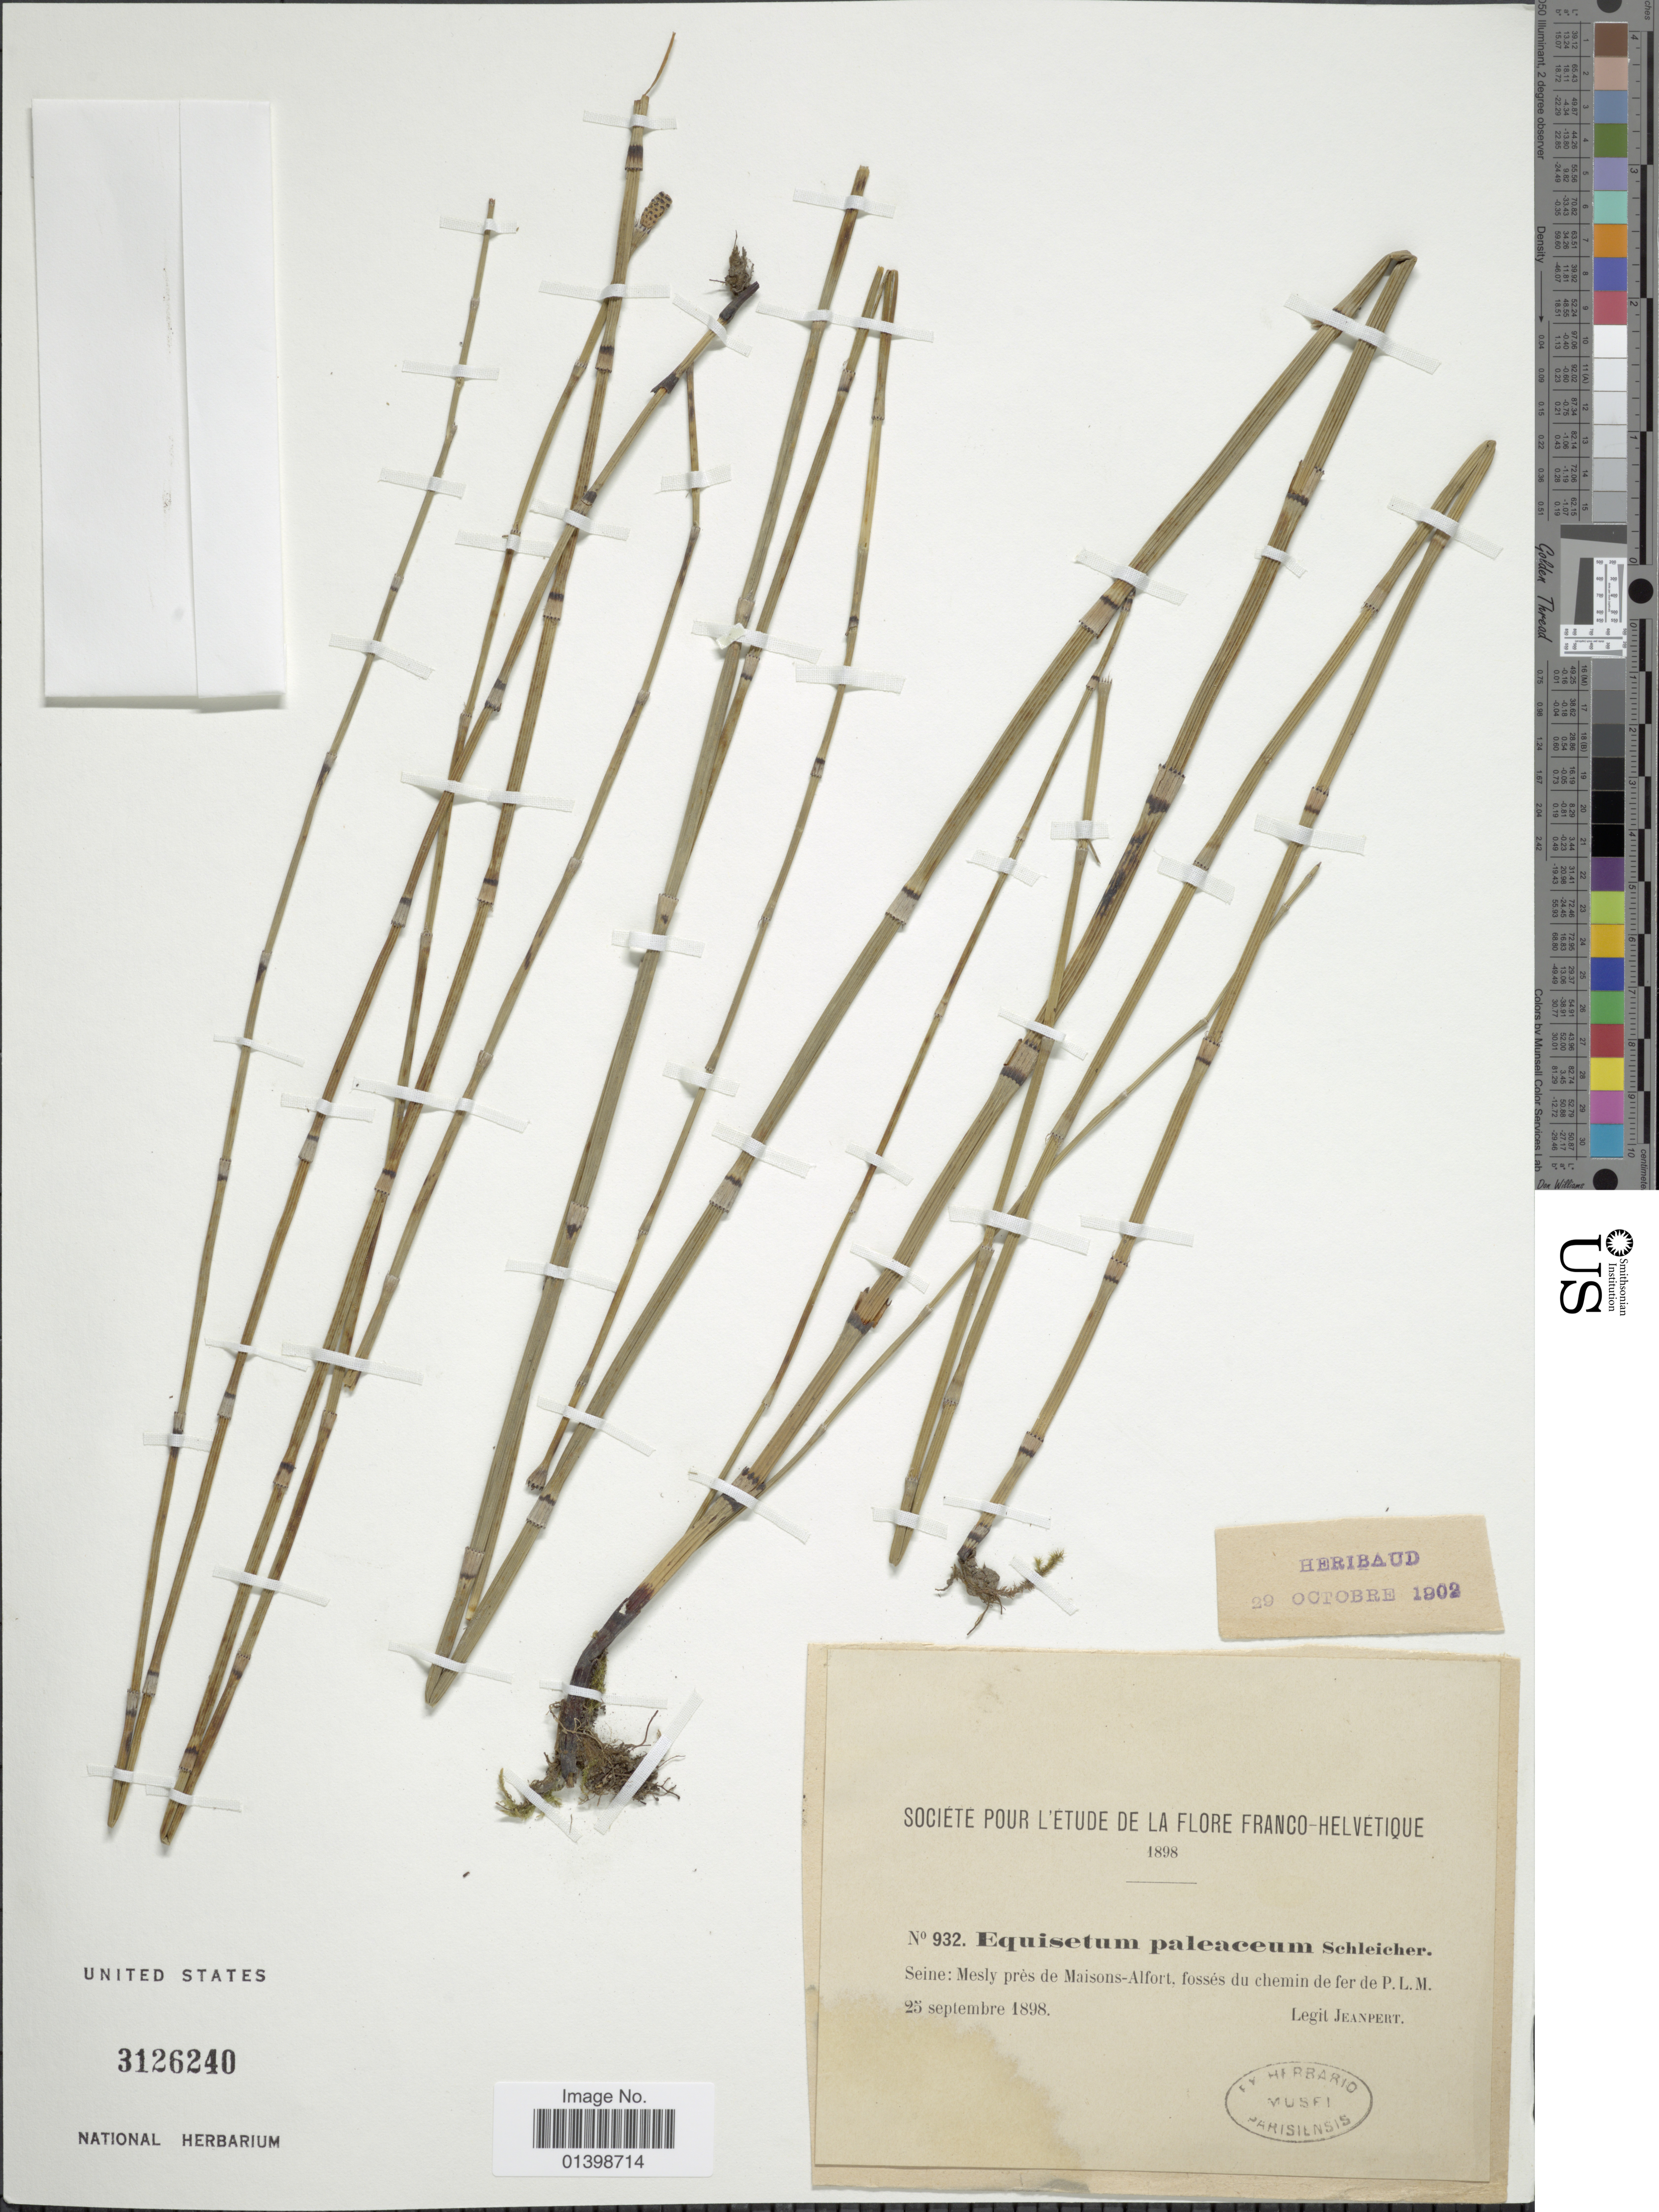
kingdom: Plantae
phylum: Tracheophyta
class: Polypodiopsida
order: Equisetales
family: Equisetaceae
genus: Equisetum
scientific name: Equisetum moorei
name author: Newman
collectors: Jeanpert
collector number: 932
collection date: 1898-09-25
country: France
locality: Seine: Mesly près de Maisons-Alfort, fossés du chemin de fer de P.L.M.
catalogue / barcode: US 3126240